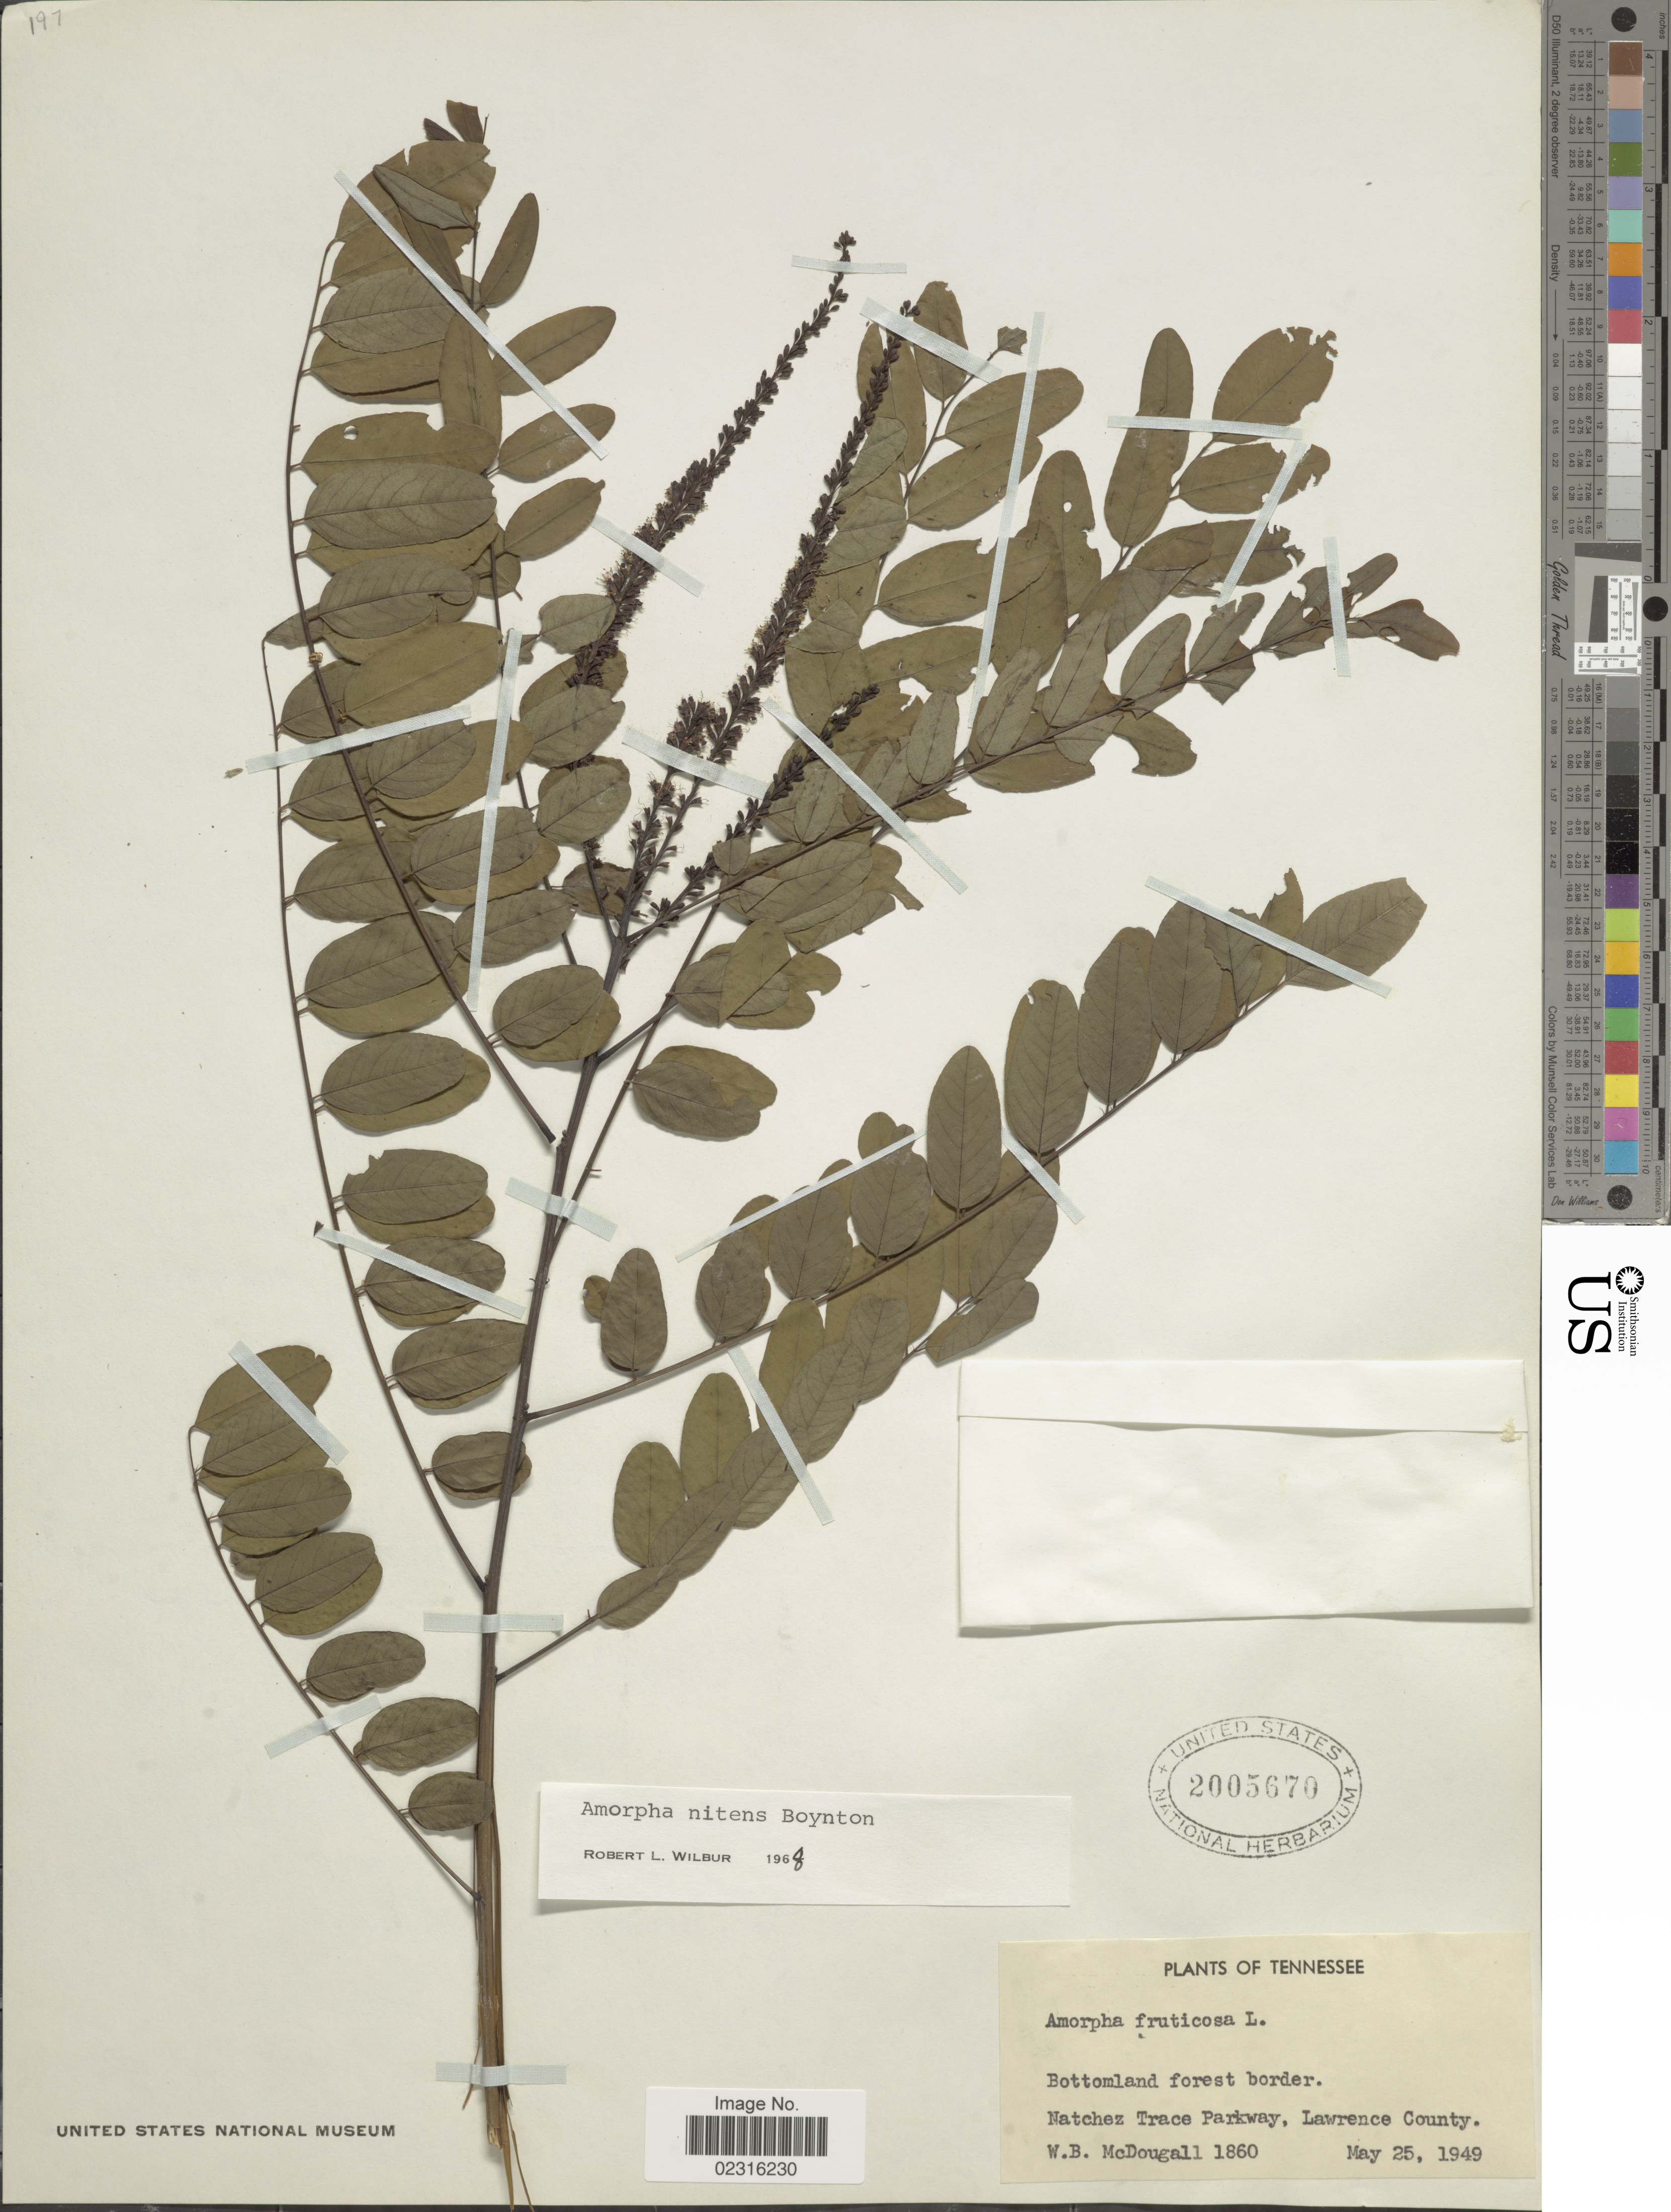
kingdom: Plantae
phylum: Tracheophyta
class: Magnoliopsida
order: Fabales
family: Fabaceae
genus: Amorpha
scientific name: Amorpha nitens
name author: F.E. Boynton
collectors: W. B. McDougall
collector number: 1860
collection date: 1949-05-25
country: United States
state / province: Tennessee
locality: Bottomland forest border, Natchez Trace Parkway, Lawrence County.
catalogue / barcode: US 2005670